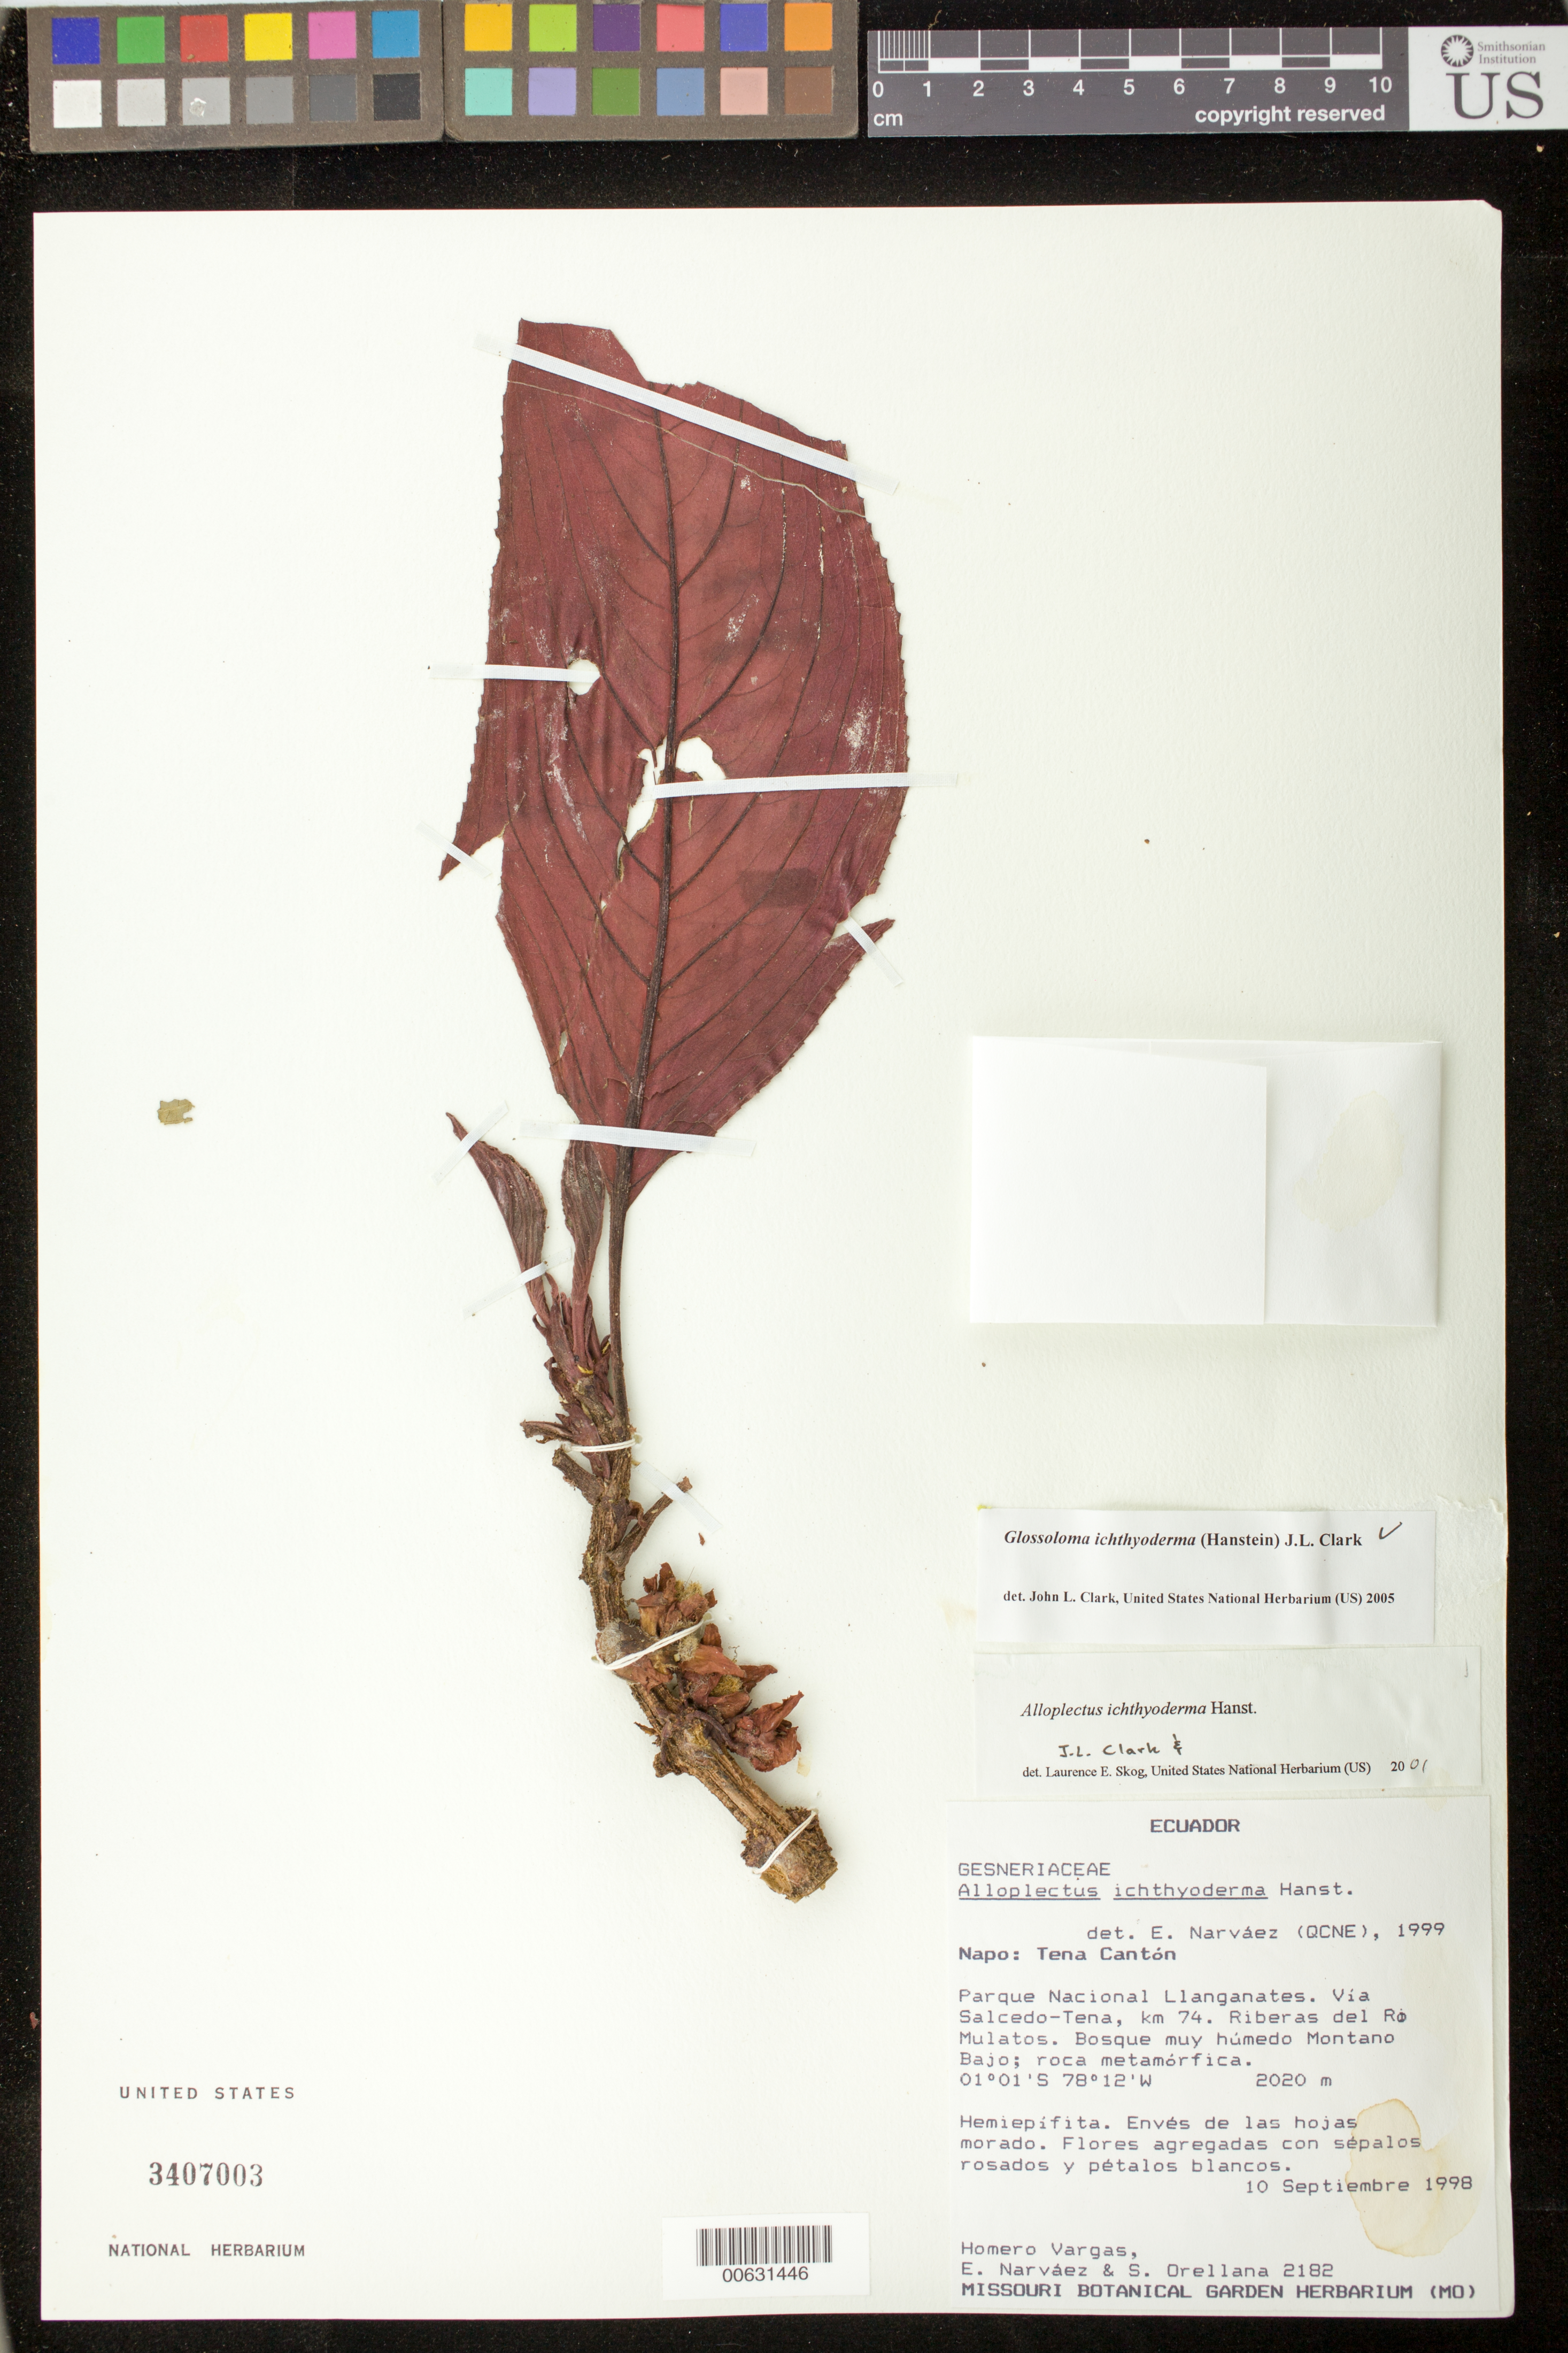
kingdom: Plantae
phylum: Tracheophyta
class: Magnoliopsida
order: Lamiales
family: Gesneriaceae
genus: Glossoloma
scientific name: Glossoloma ichthyoderma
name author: (Hanst.) J.L. Clark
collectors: H. Vargas, E. Narváez & S. Orellana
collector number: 2182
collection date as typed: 10 Sep 1998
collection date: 1998-09-10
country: Ecuador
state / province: Napo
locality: Tena Cantón; Parque Nacional Llanganates, Vía Salcedo-Tena, km 74, riberas del Río Mulatos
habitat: Bosque muy húmedo montano bajo; roca metamórfica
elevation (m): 2020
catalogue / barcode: US 3407003